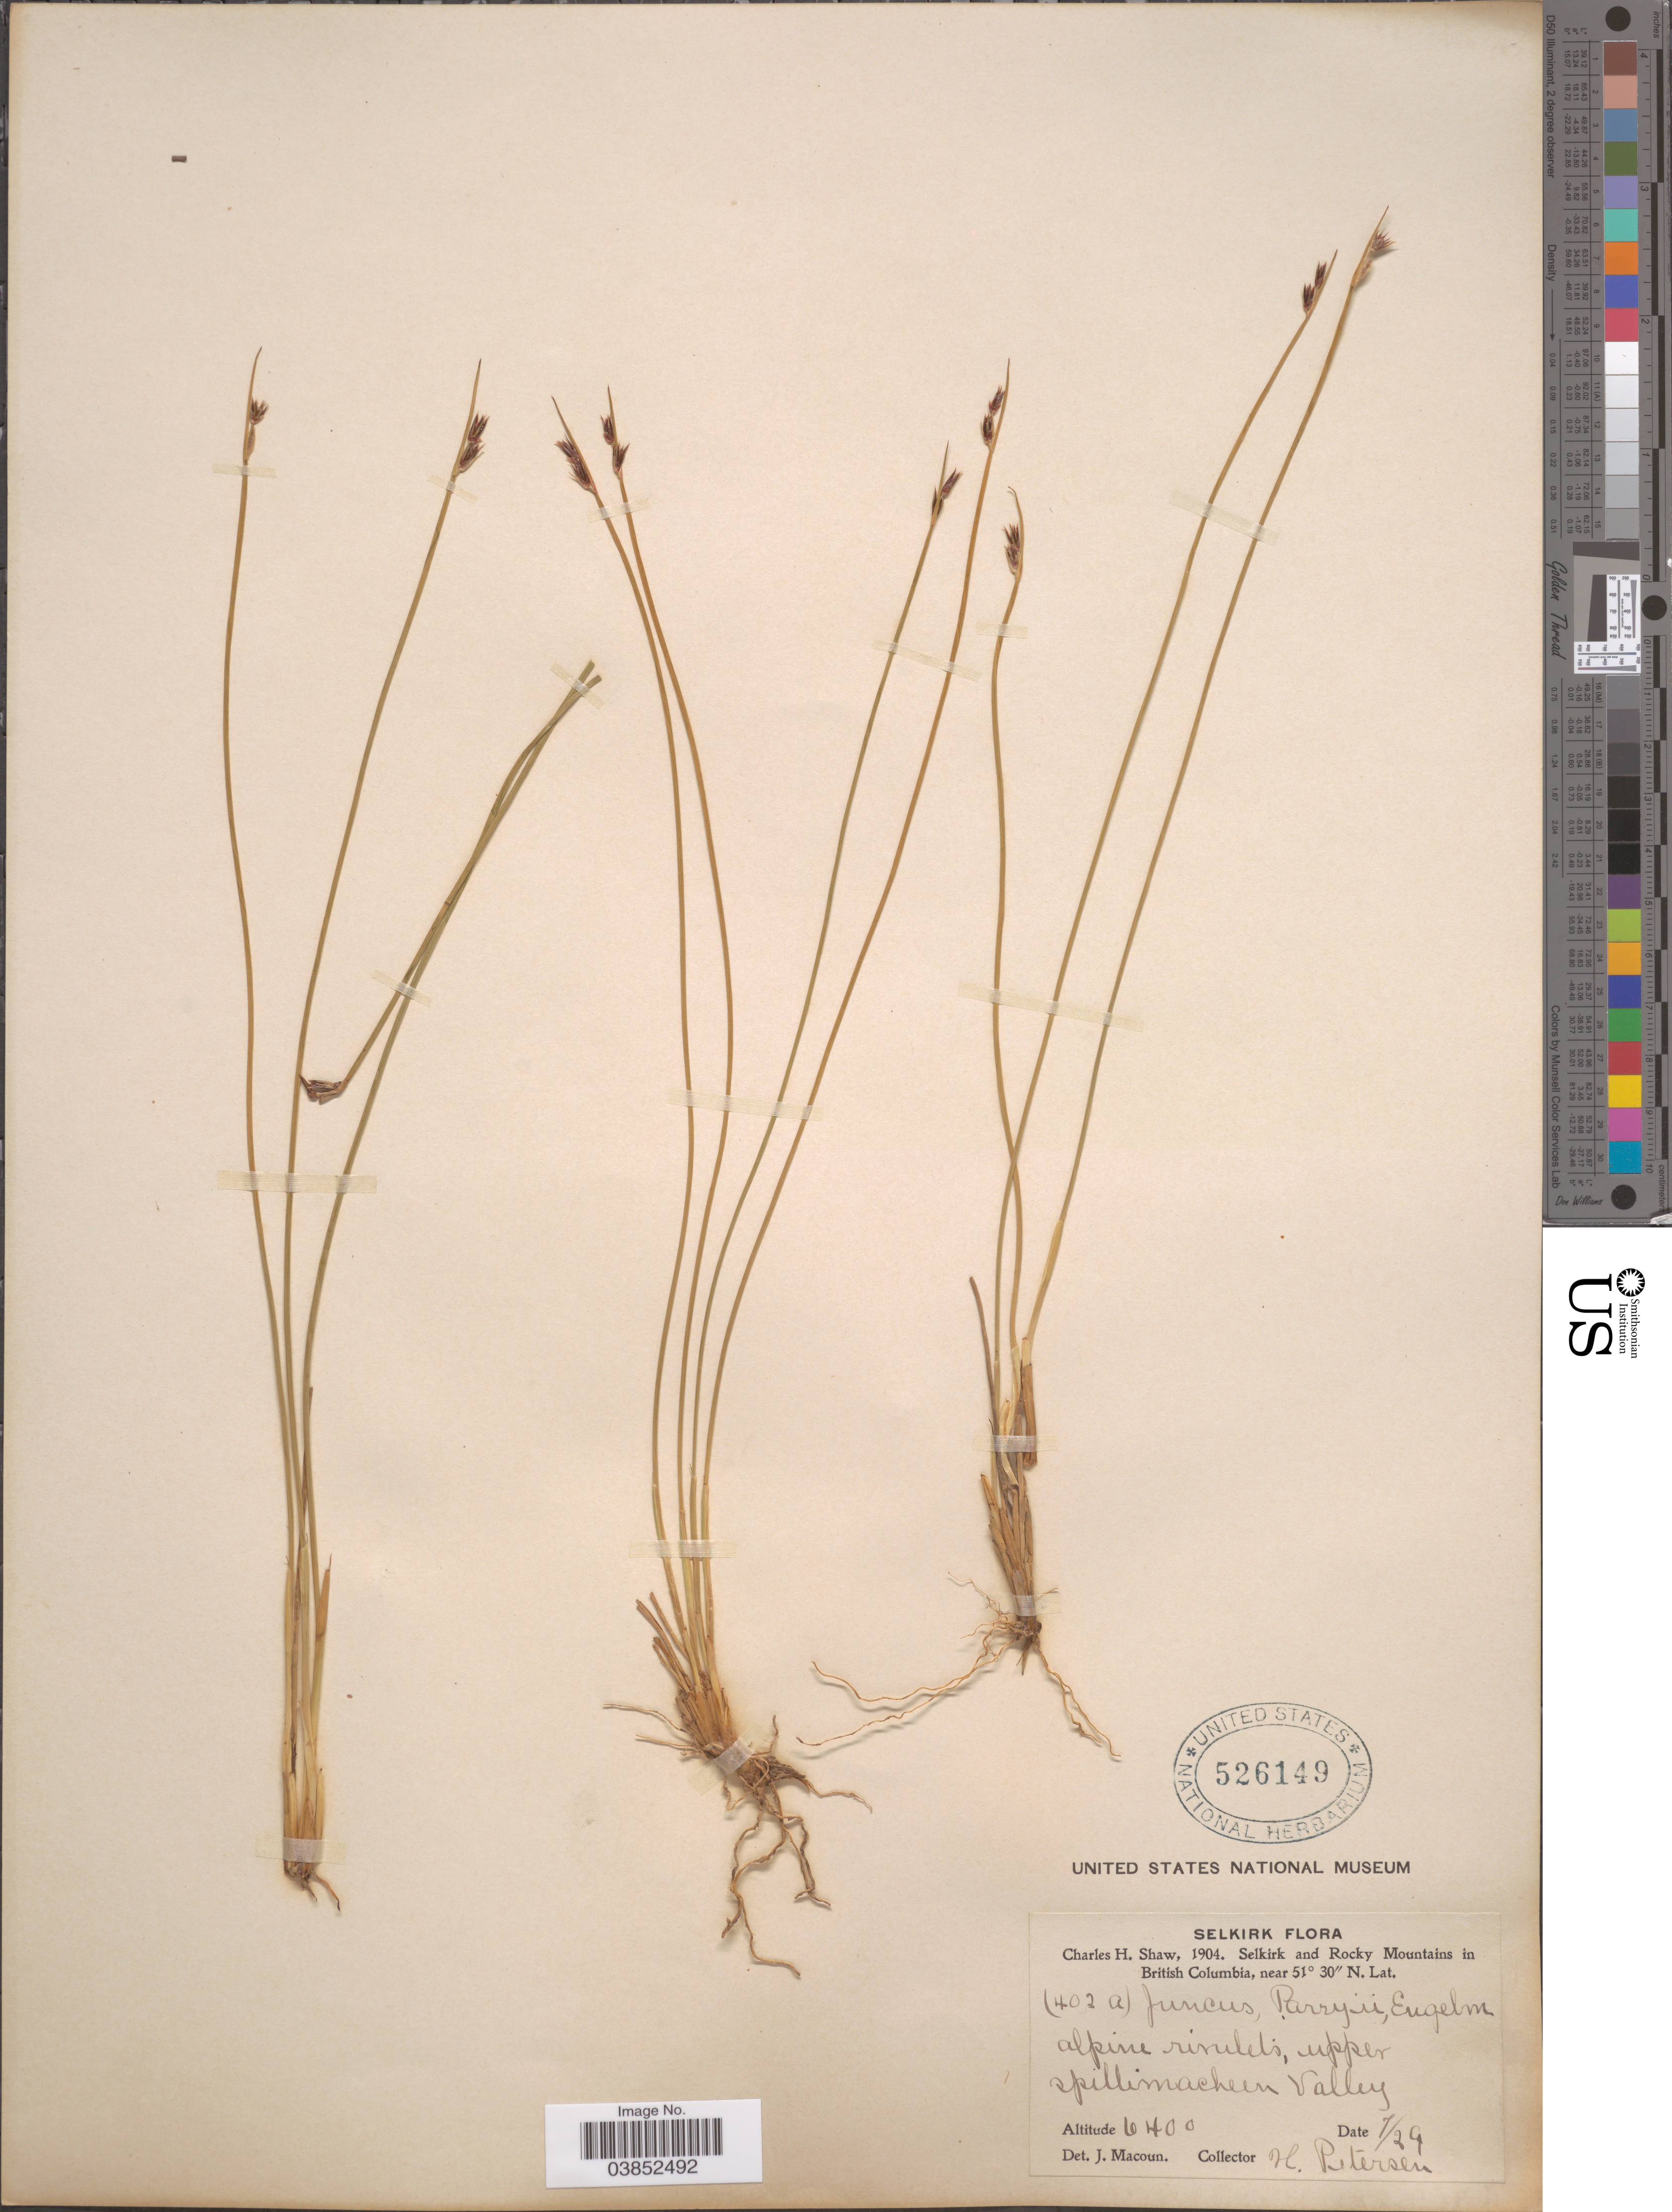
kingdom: Plantae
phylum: Tracheophyta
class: Liliopsida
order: Poales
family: Juncaceae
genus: Juncus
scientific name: Juncus drummondii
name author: E. Mey.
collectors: H. Petersen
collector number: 402 a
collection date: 1904-07-29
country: Canada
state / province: British Columbia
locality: Selkirk and Rocky Mountains. Upper Spillimacheen Valley.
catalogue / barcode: US 526149